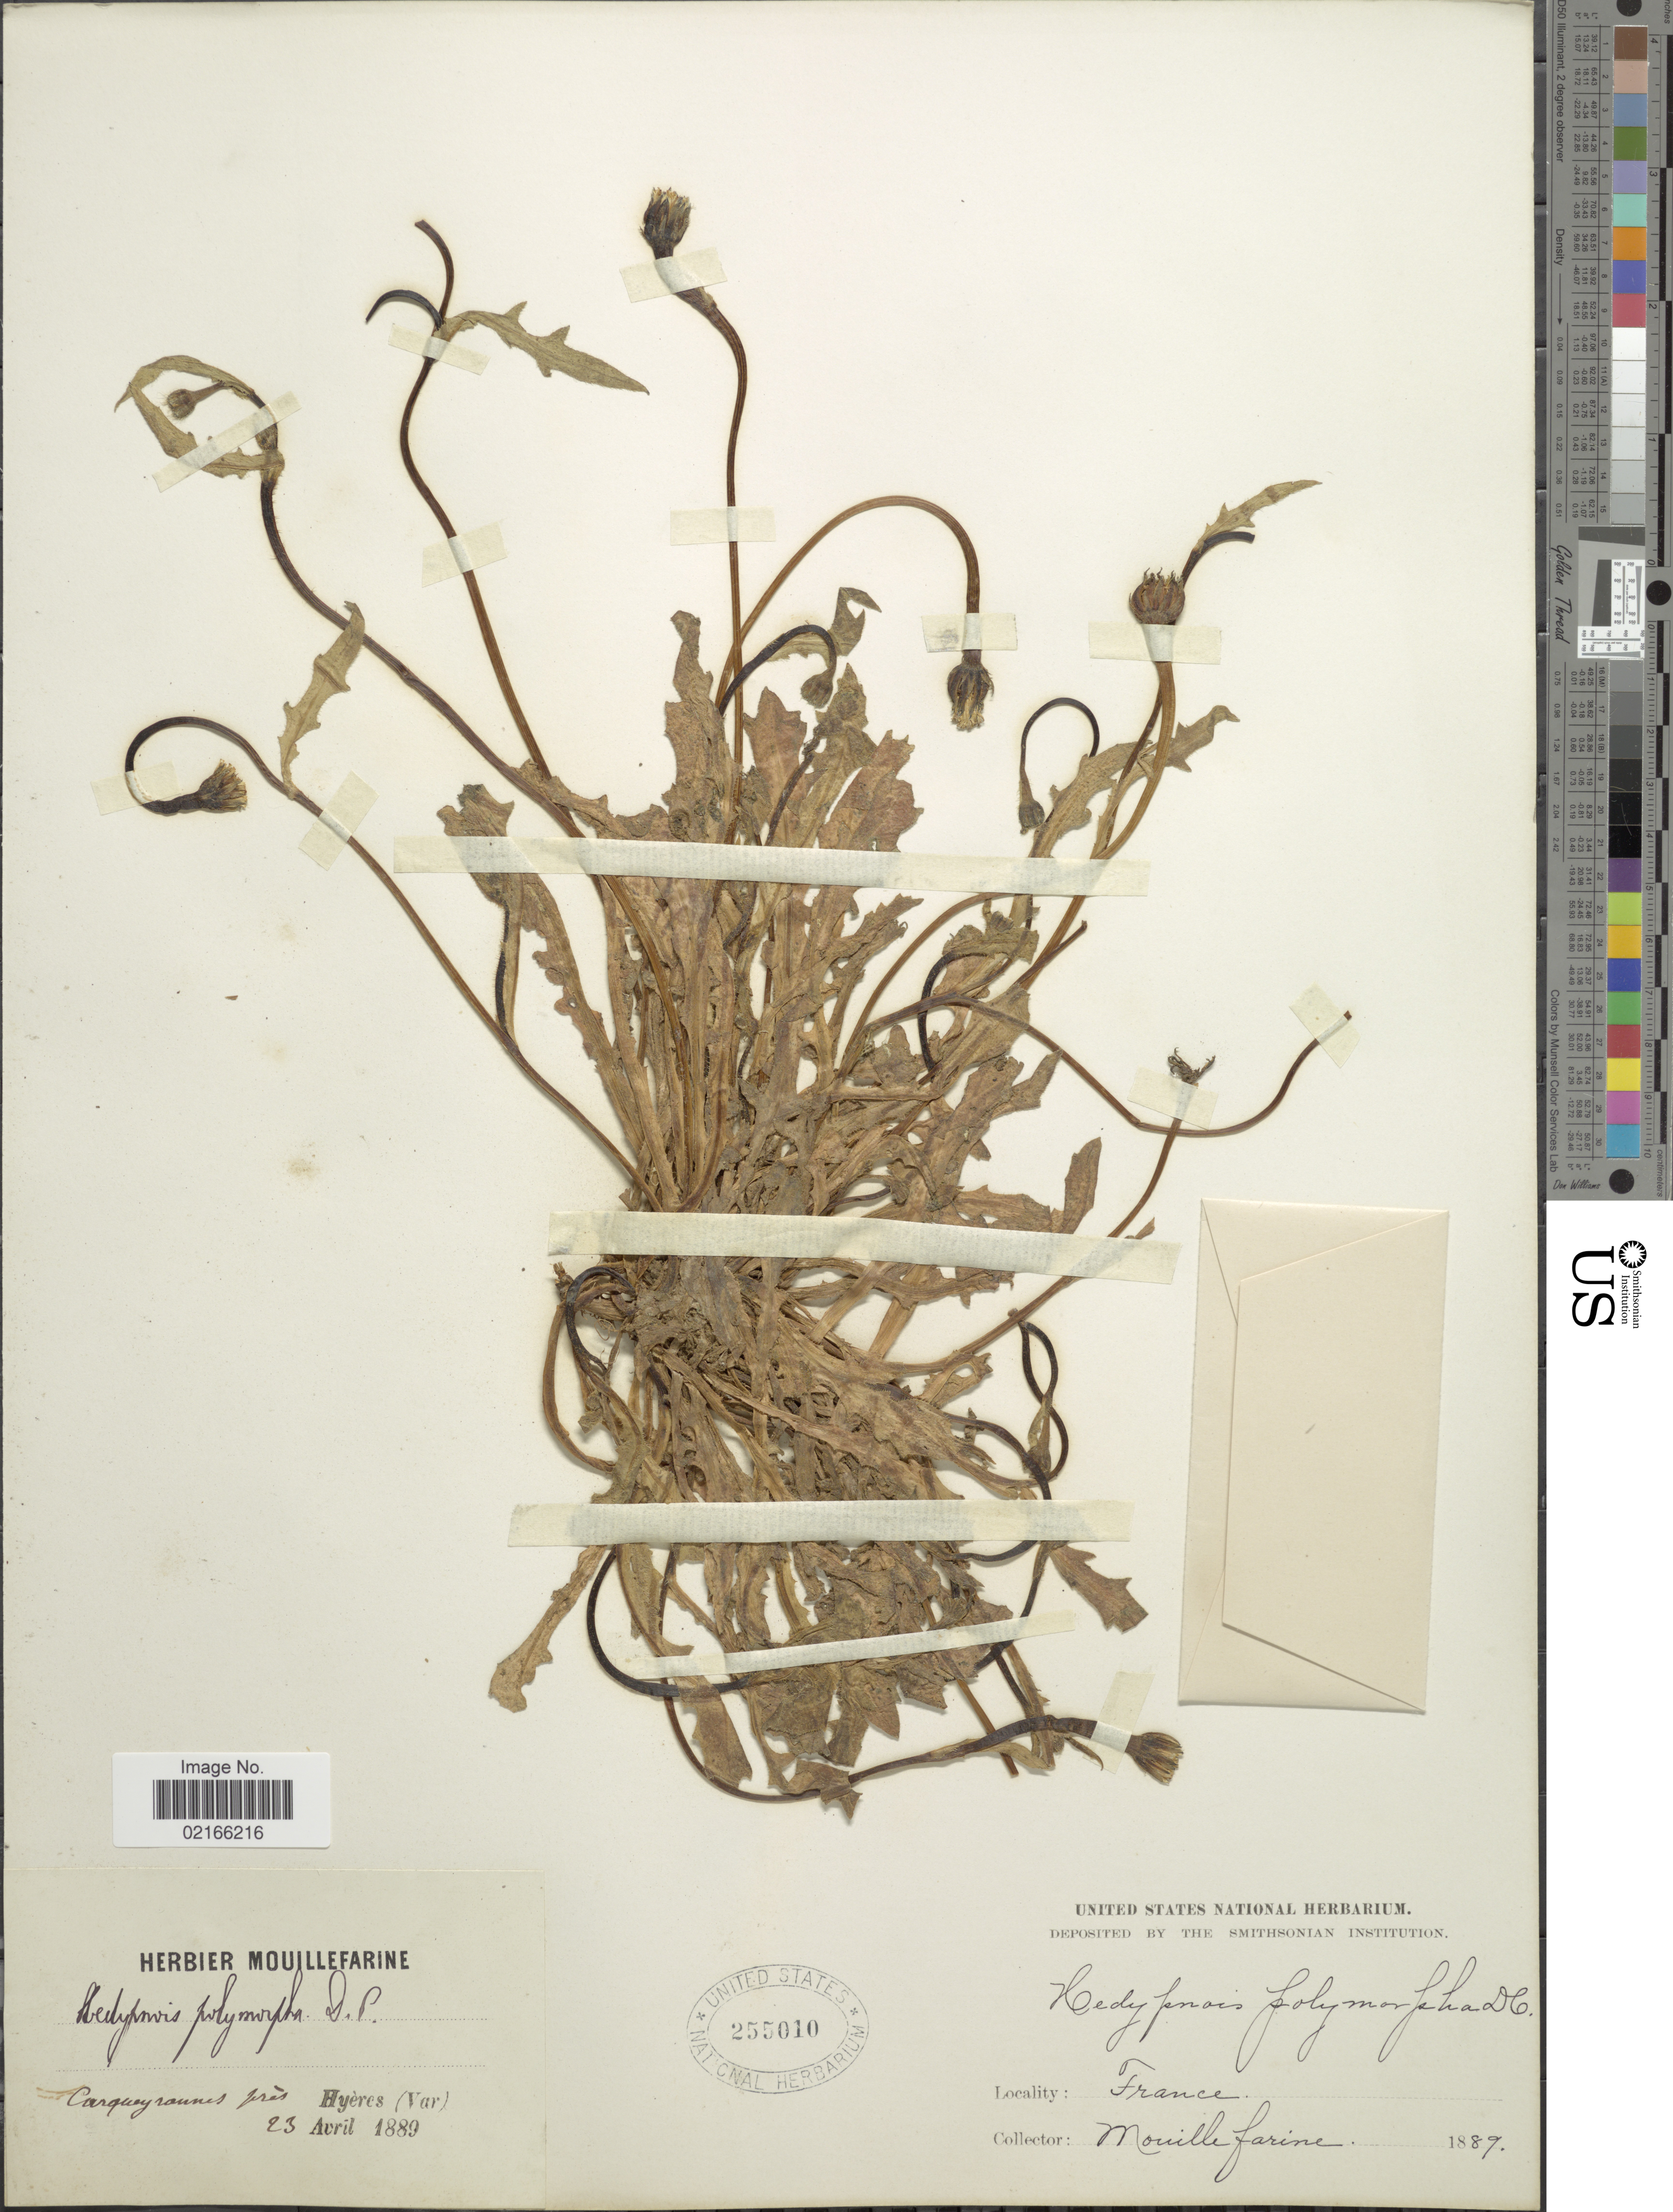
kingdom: Plantae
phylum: Tracheophyta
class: Magnoliopsida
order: Asterales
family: Asteraceae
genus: Hedypnois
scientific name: Hedypnois polymorpha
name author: DC.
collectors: A. Mouillefarine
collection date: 1889-04-23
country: France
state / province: Provence-Alpes-Côte d'Azur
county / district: Var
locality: Carqueyrannes près Hyères (Var)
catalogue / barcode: US 255010